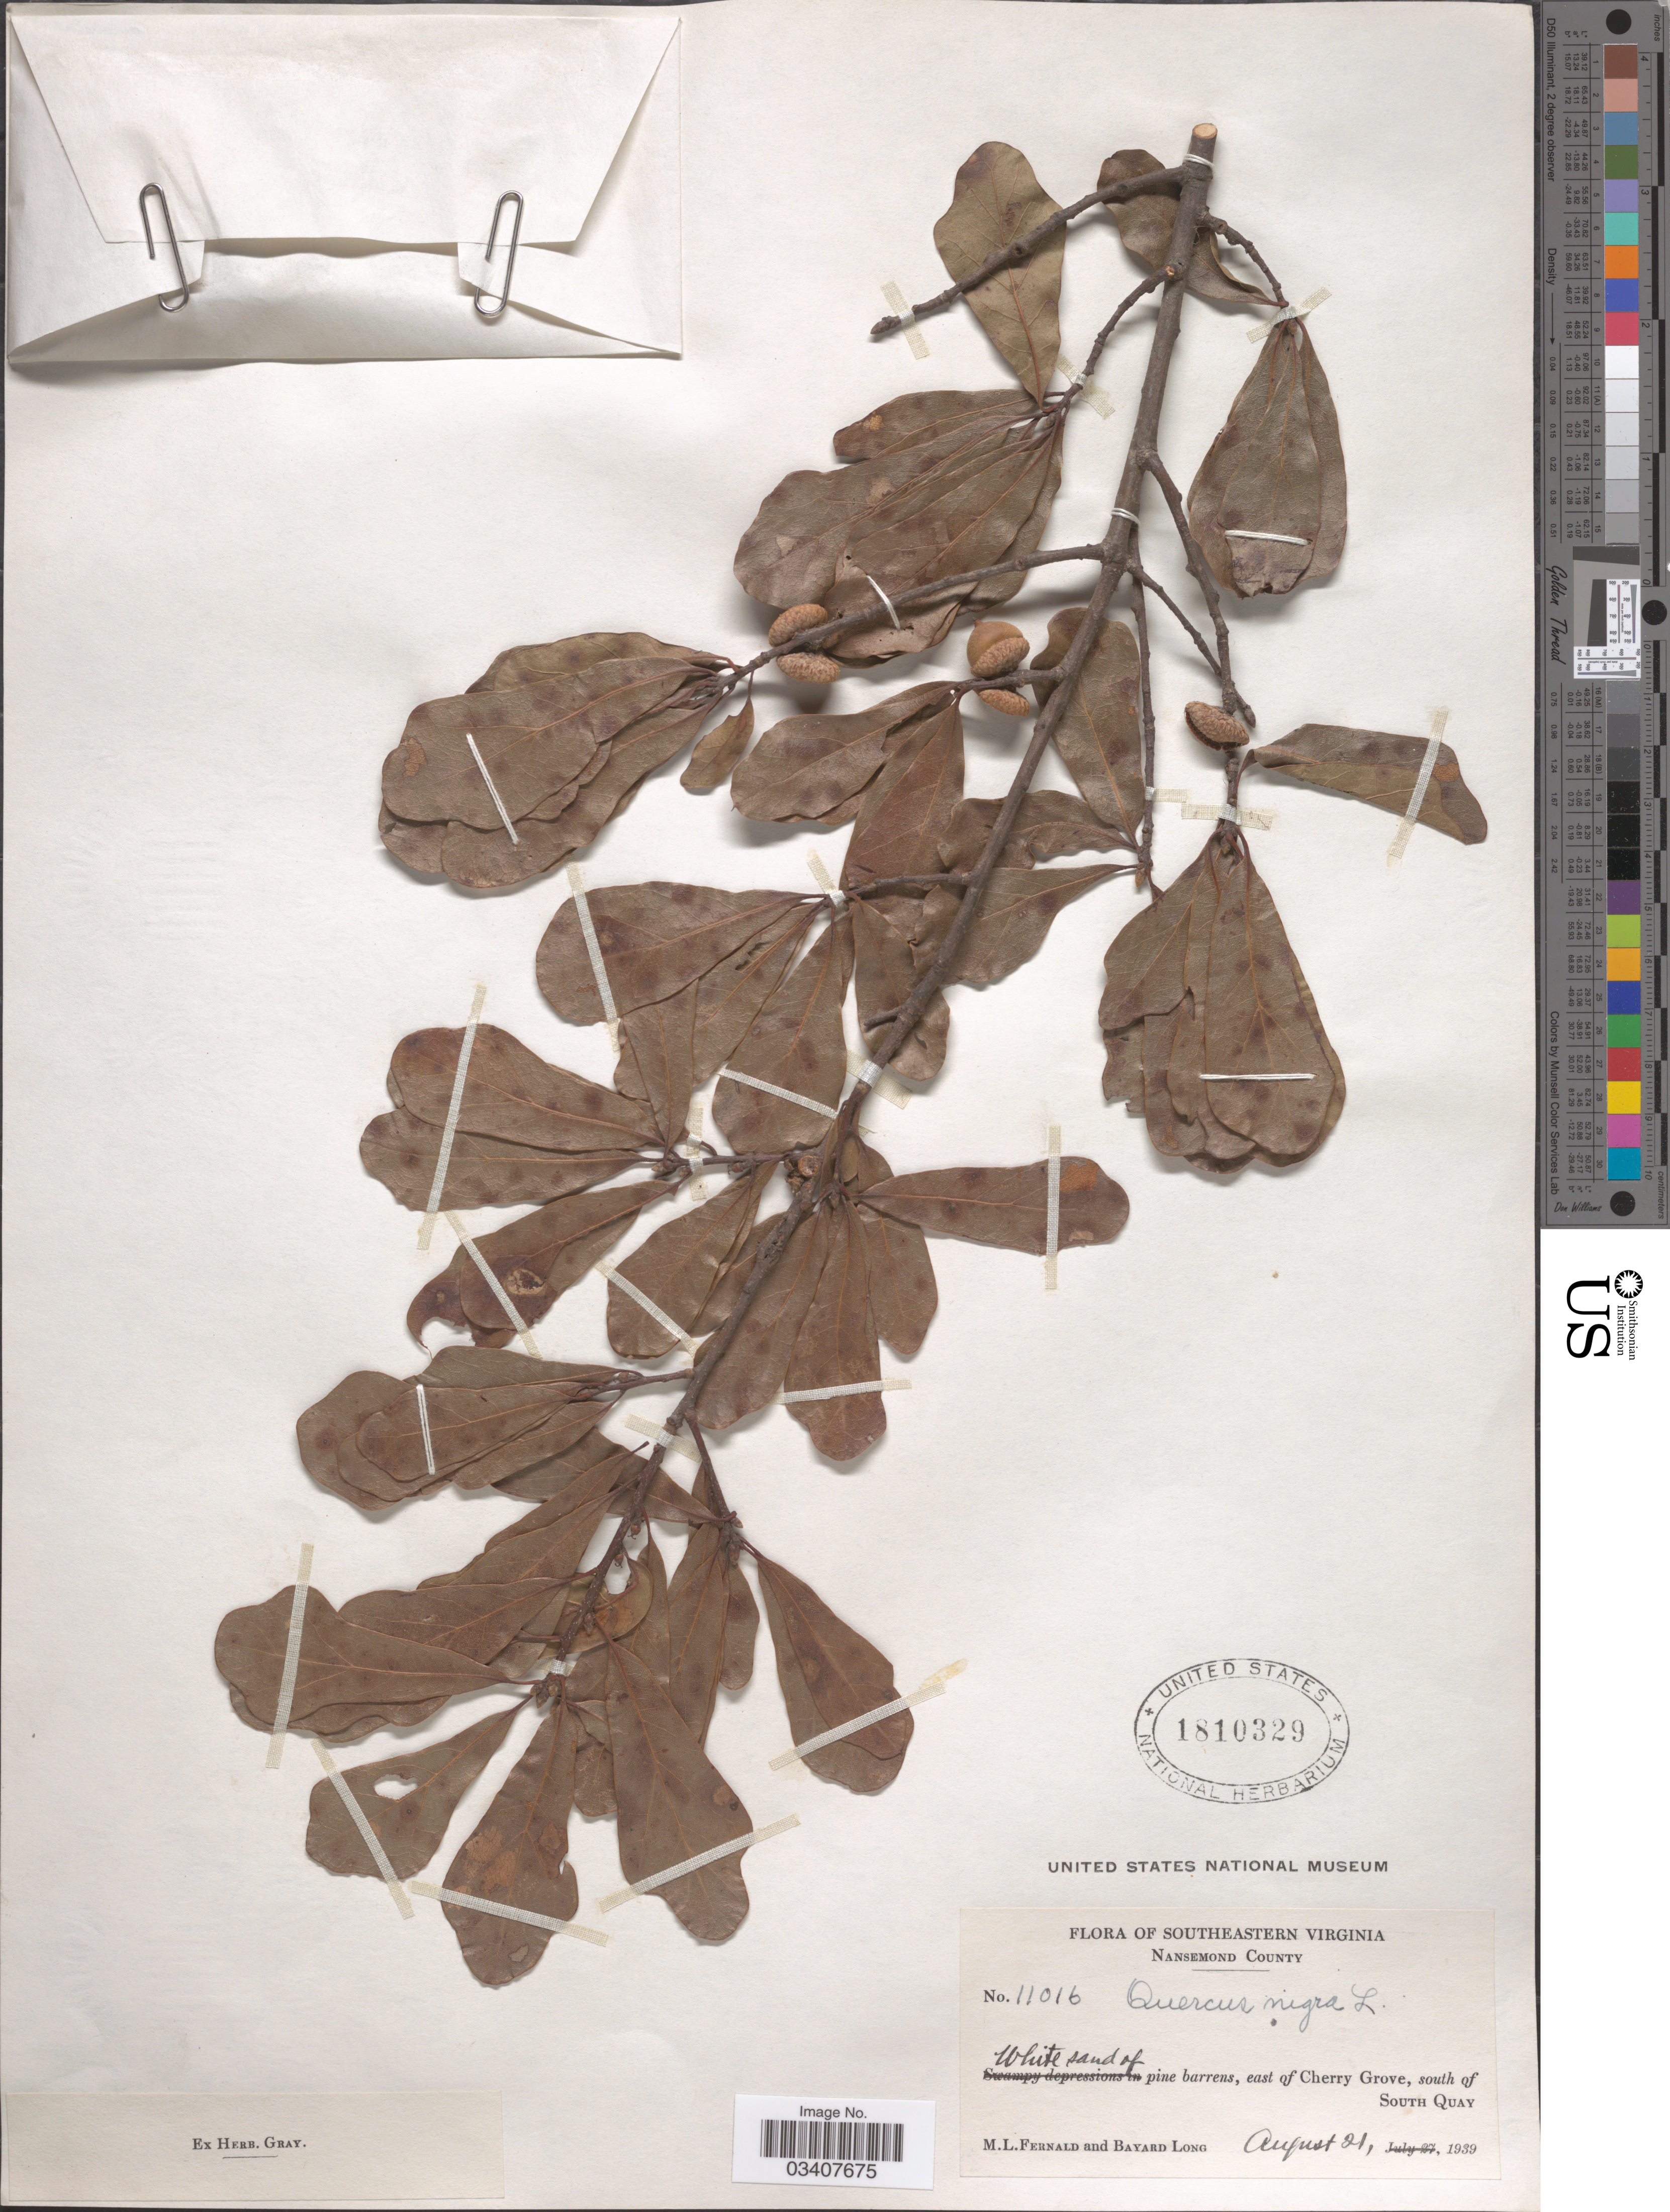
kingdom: Plantae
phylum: Tracheophyta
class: Magnoliopsida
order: Fagales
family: Fagaceae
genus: Quercus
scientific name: Quercus nigra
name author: L.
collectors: M. L. Fernald & B. Long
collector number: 11016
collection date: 1939-08-21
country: United States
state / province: Virginia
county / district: City of Suffolk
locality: Southeastern Virginia. Nansemond County. White sand of pine barrens, east of Cherry Grove, south of South Quay.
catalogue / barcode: US 1810329